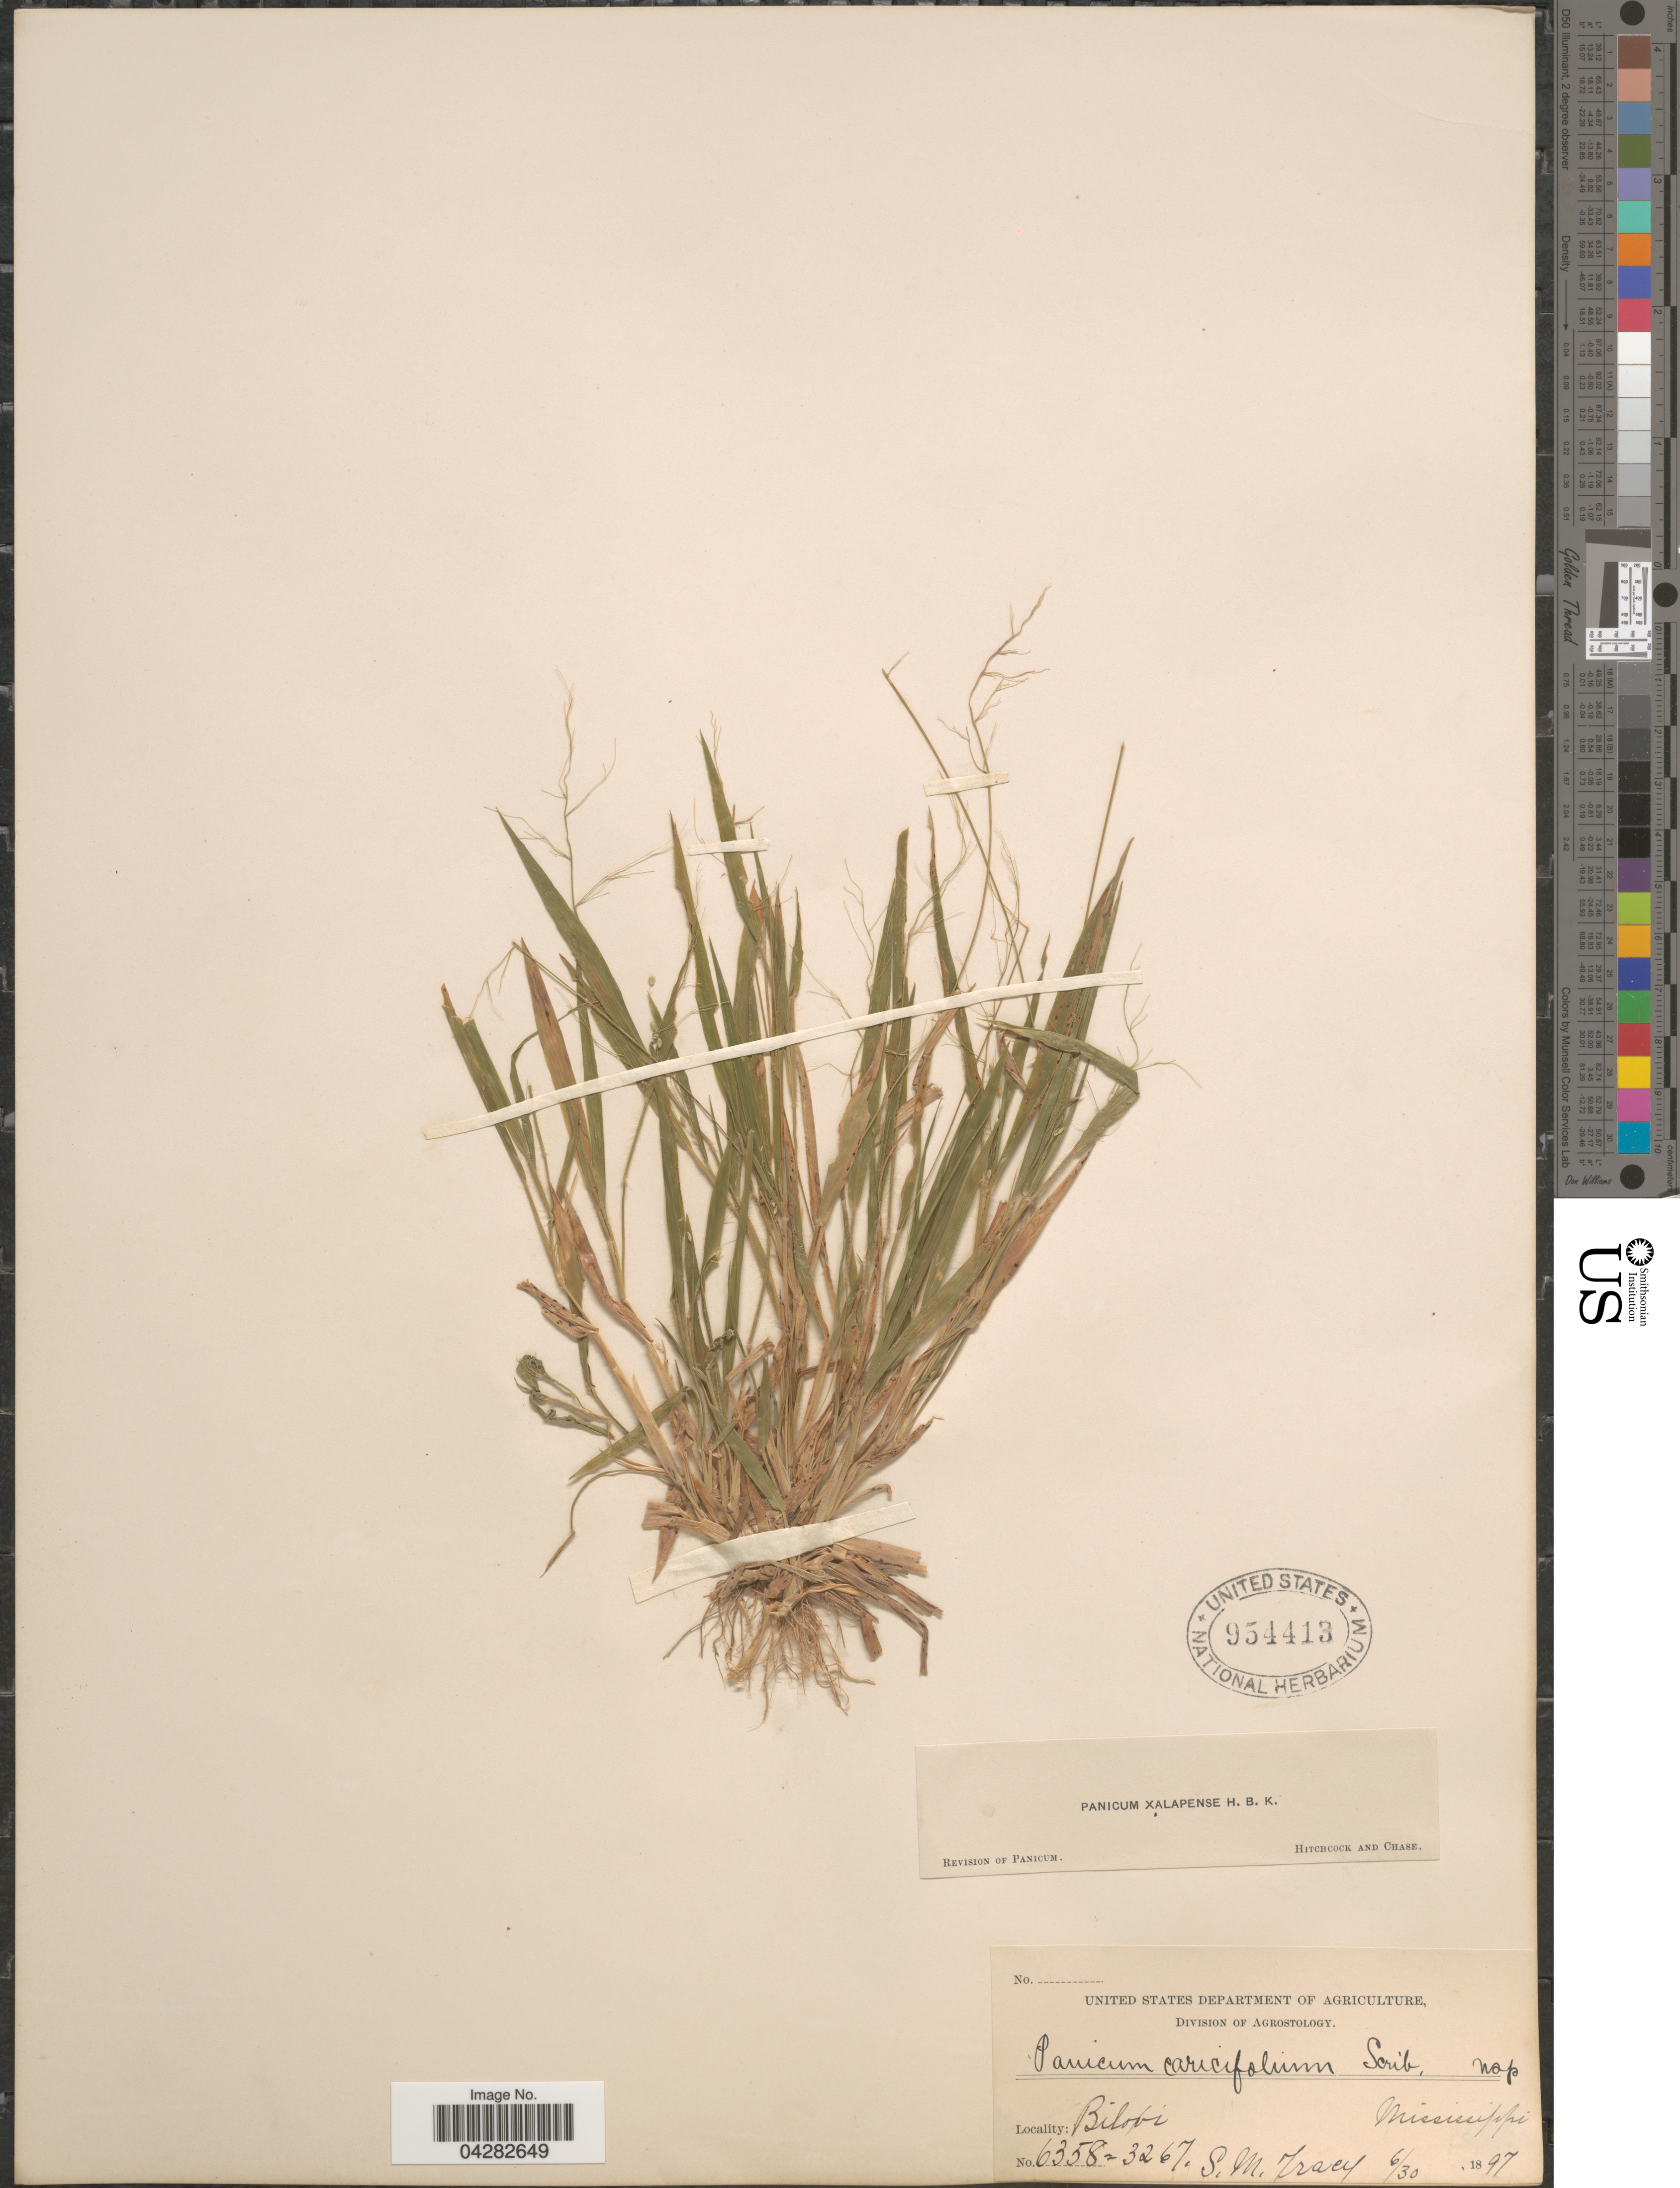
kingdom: Plantae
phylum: Tracheophyta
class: Liliopsida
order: Poales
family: Poaceae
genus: Dichanthelium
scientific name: Dichanthelium laxiflorum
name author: (Lam.) Gould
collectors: S. M. Tracy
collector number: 6358/3267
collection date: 1897-06-30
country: United States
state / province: Mississippi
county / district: Harrison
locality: Biloxi.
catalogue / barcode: US 954413